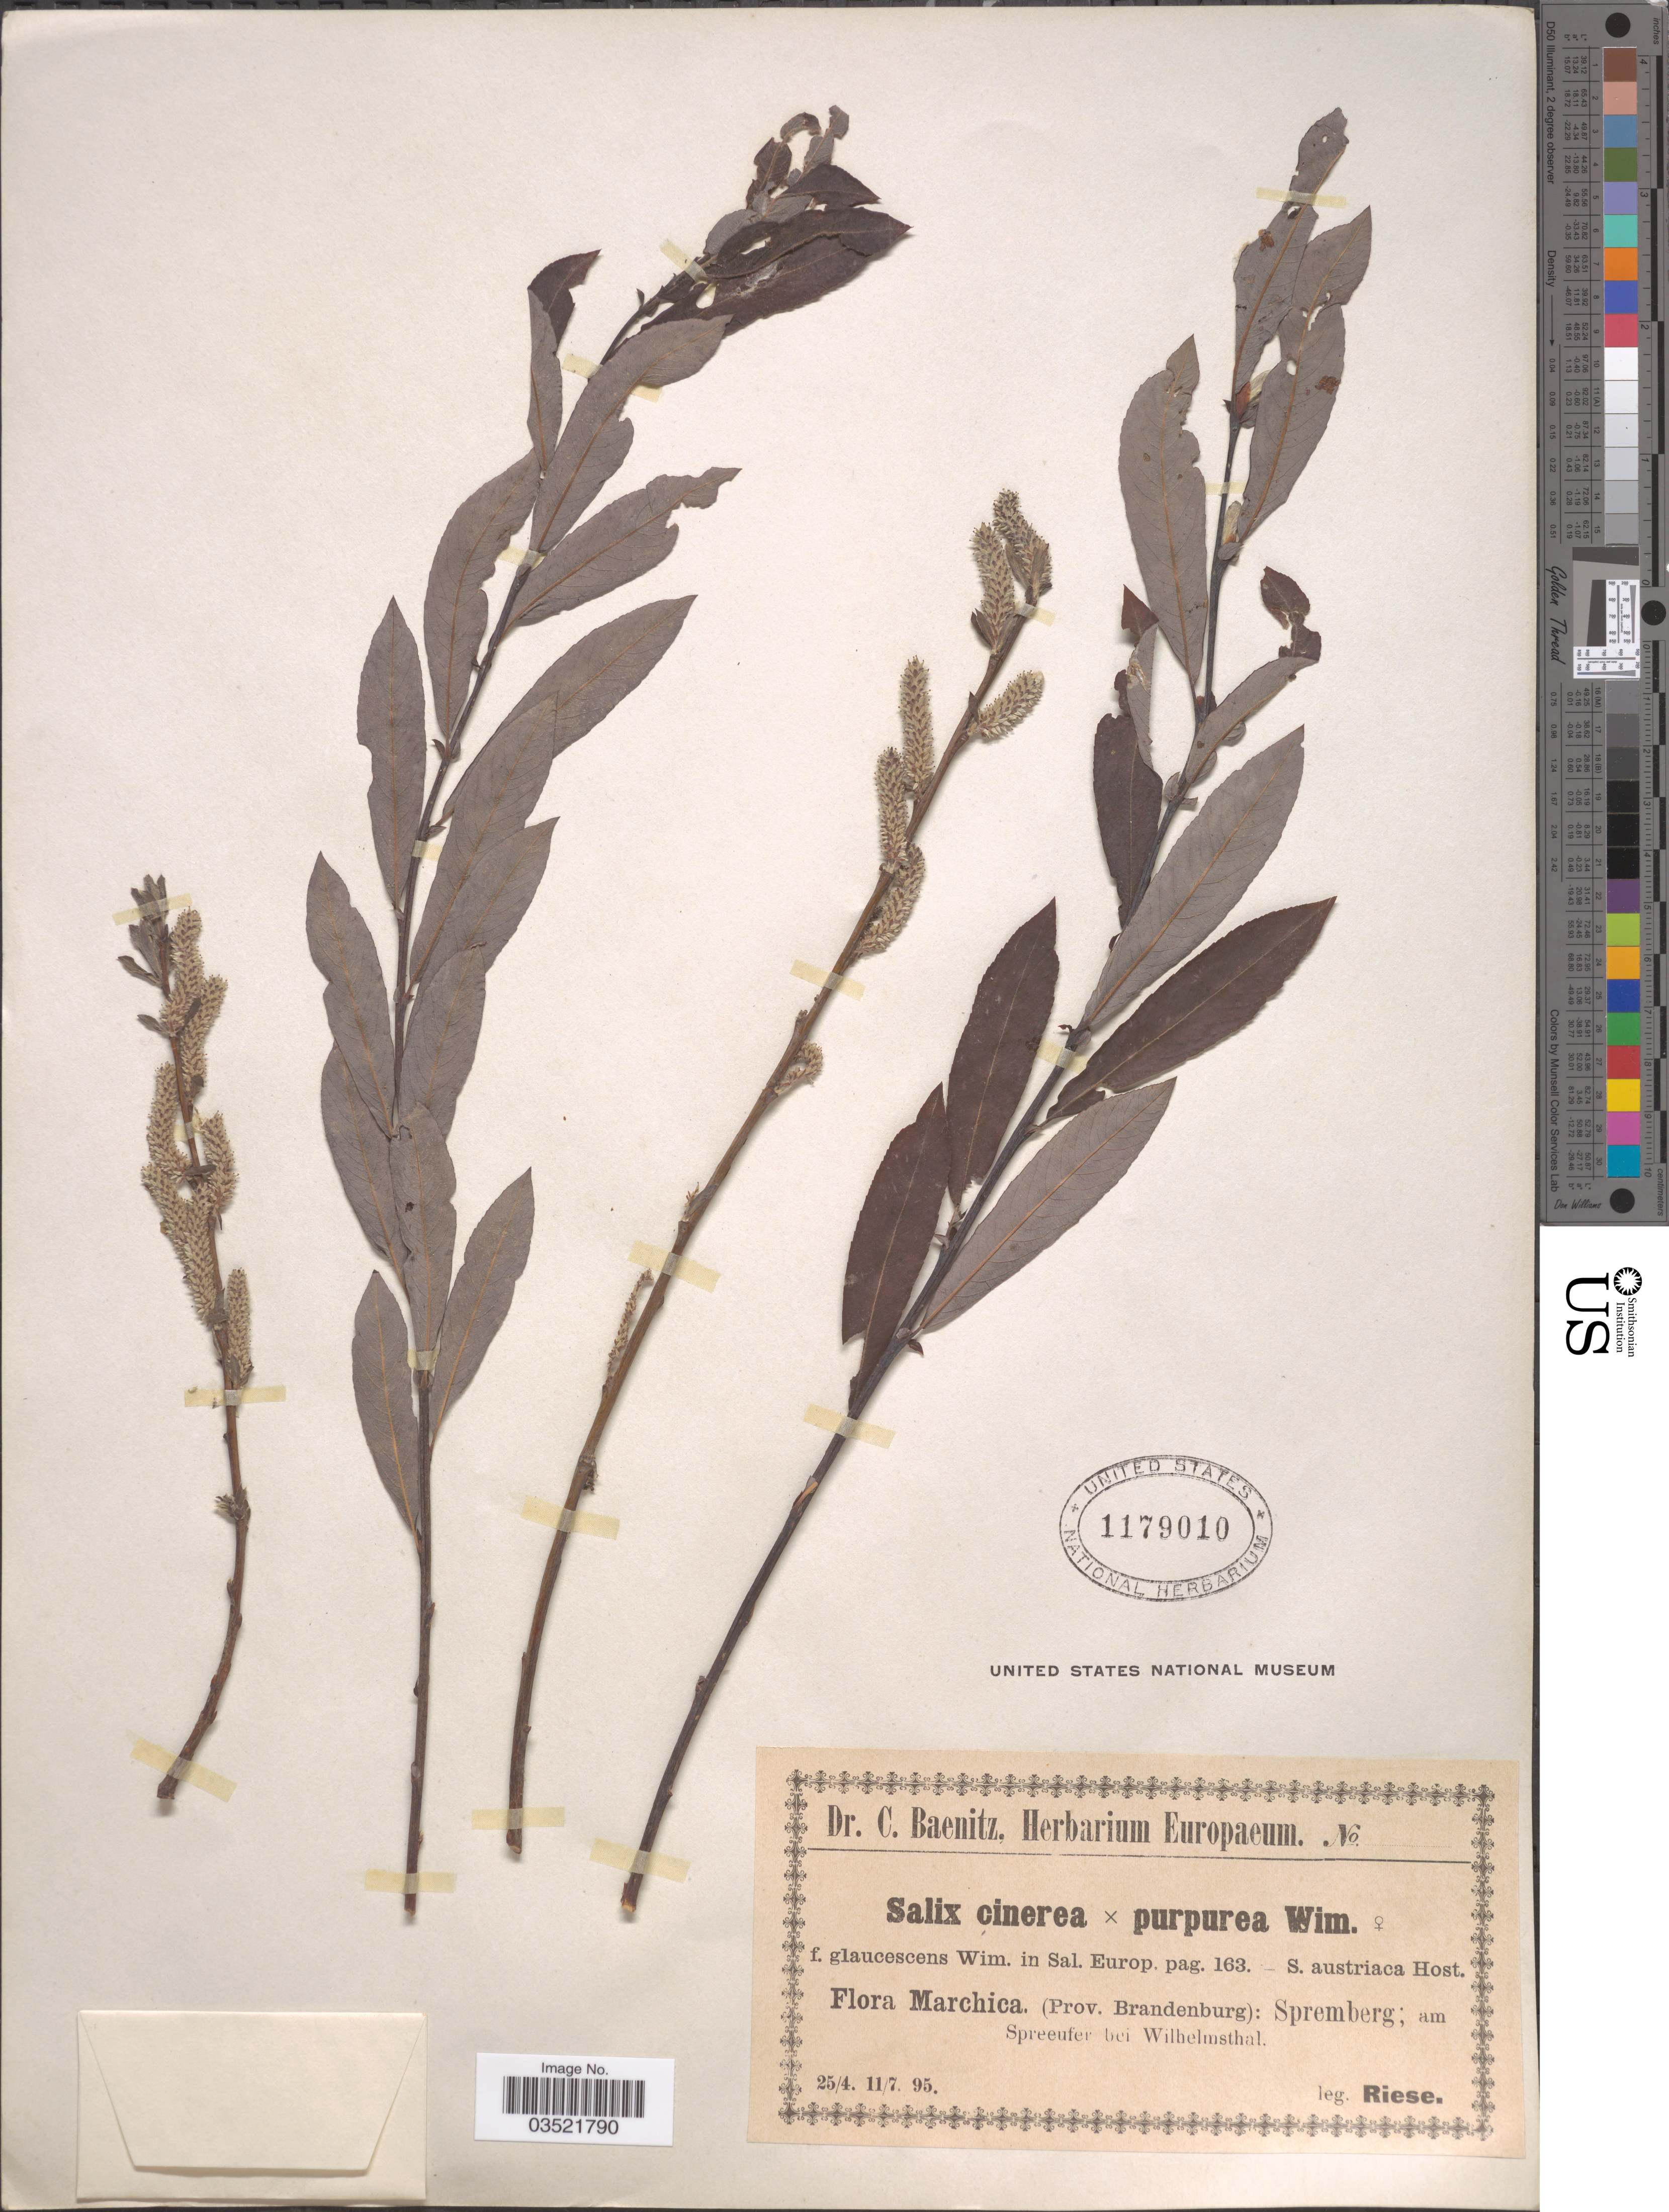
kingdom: Plantae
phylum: Tracheophyta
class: Magnoliopsida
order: Malpighiales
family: Salicaceae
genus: Salix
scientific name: Salix cinerea x S. purpurea f. glaucescens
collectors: Riese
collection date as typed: Transcribed d/m/y: 25/4/95 to 11/7/95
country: Germany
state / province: Brandenburg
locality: Marchica.: Spremberg; am Spreeufer bei Wilhelmsthal.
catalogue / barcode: US 1179010